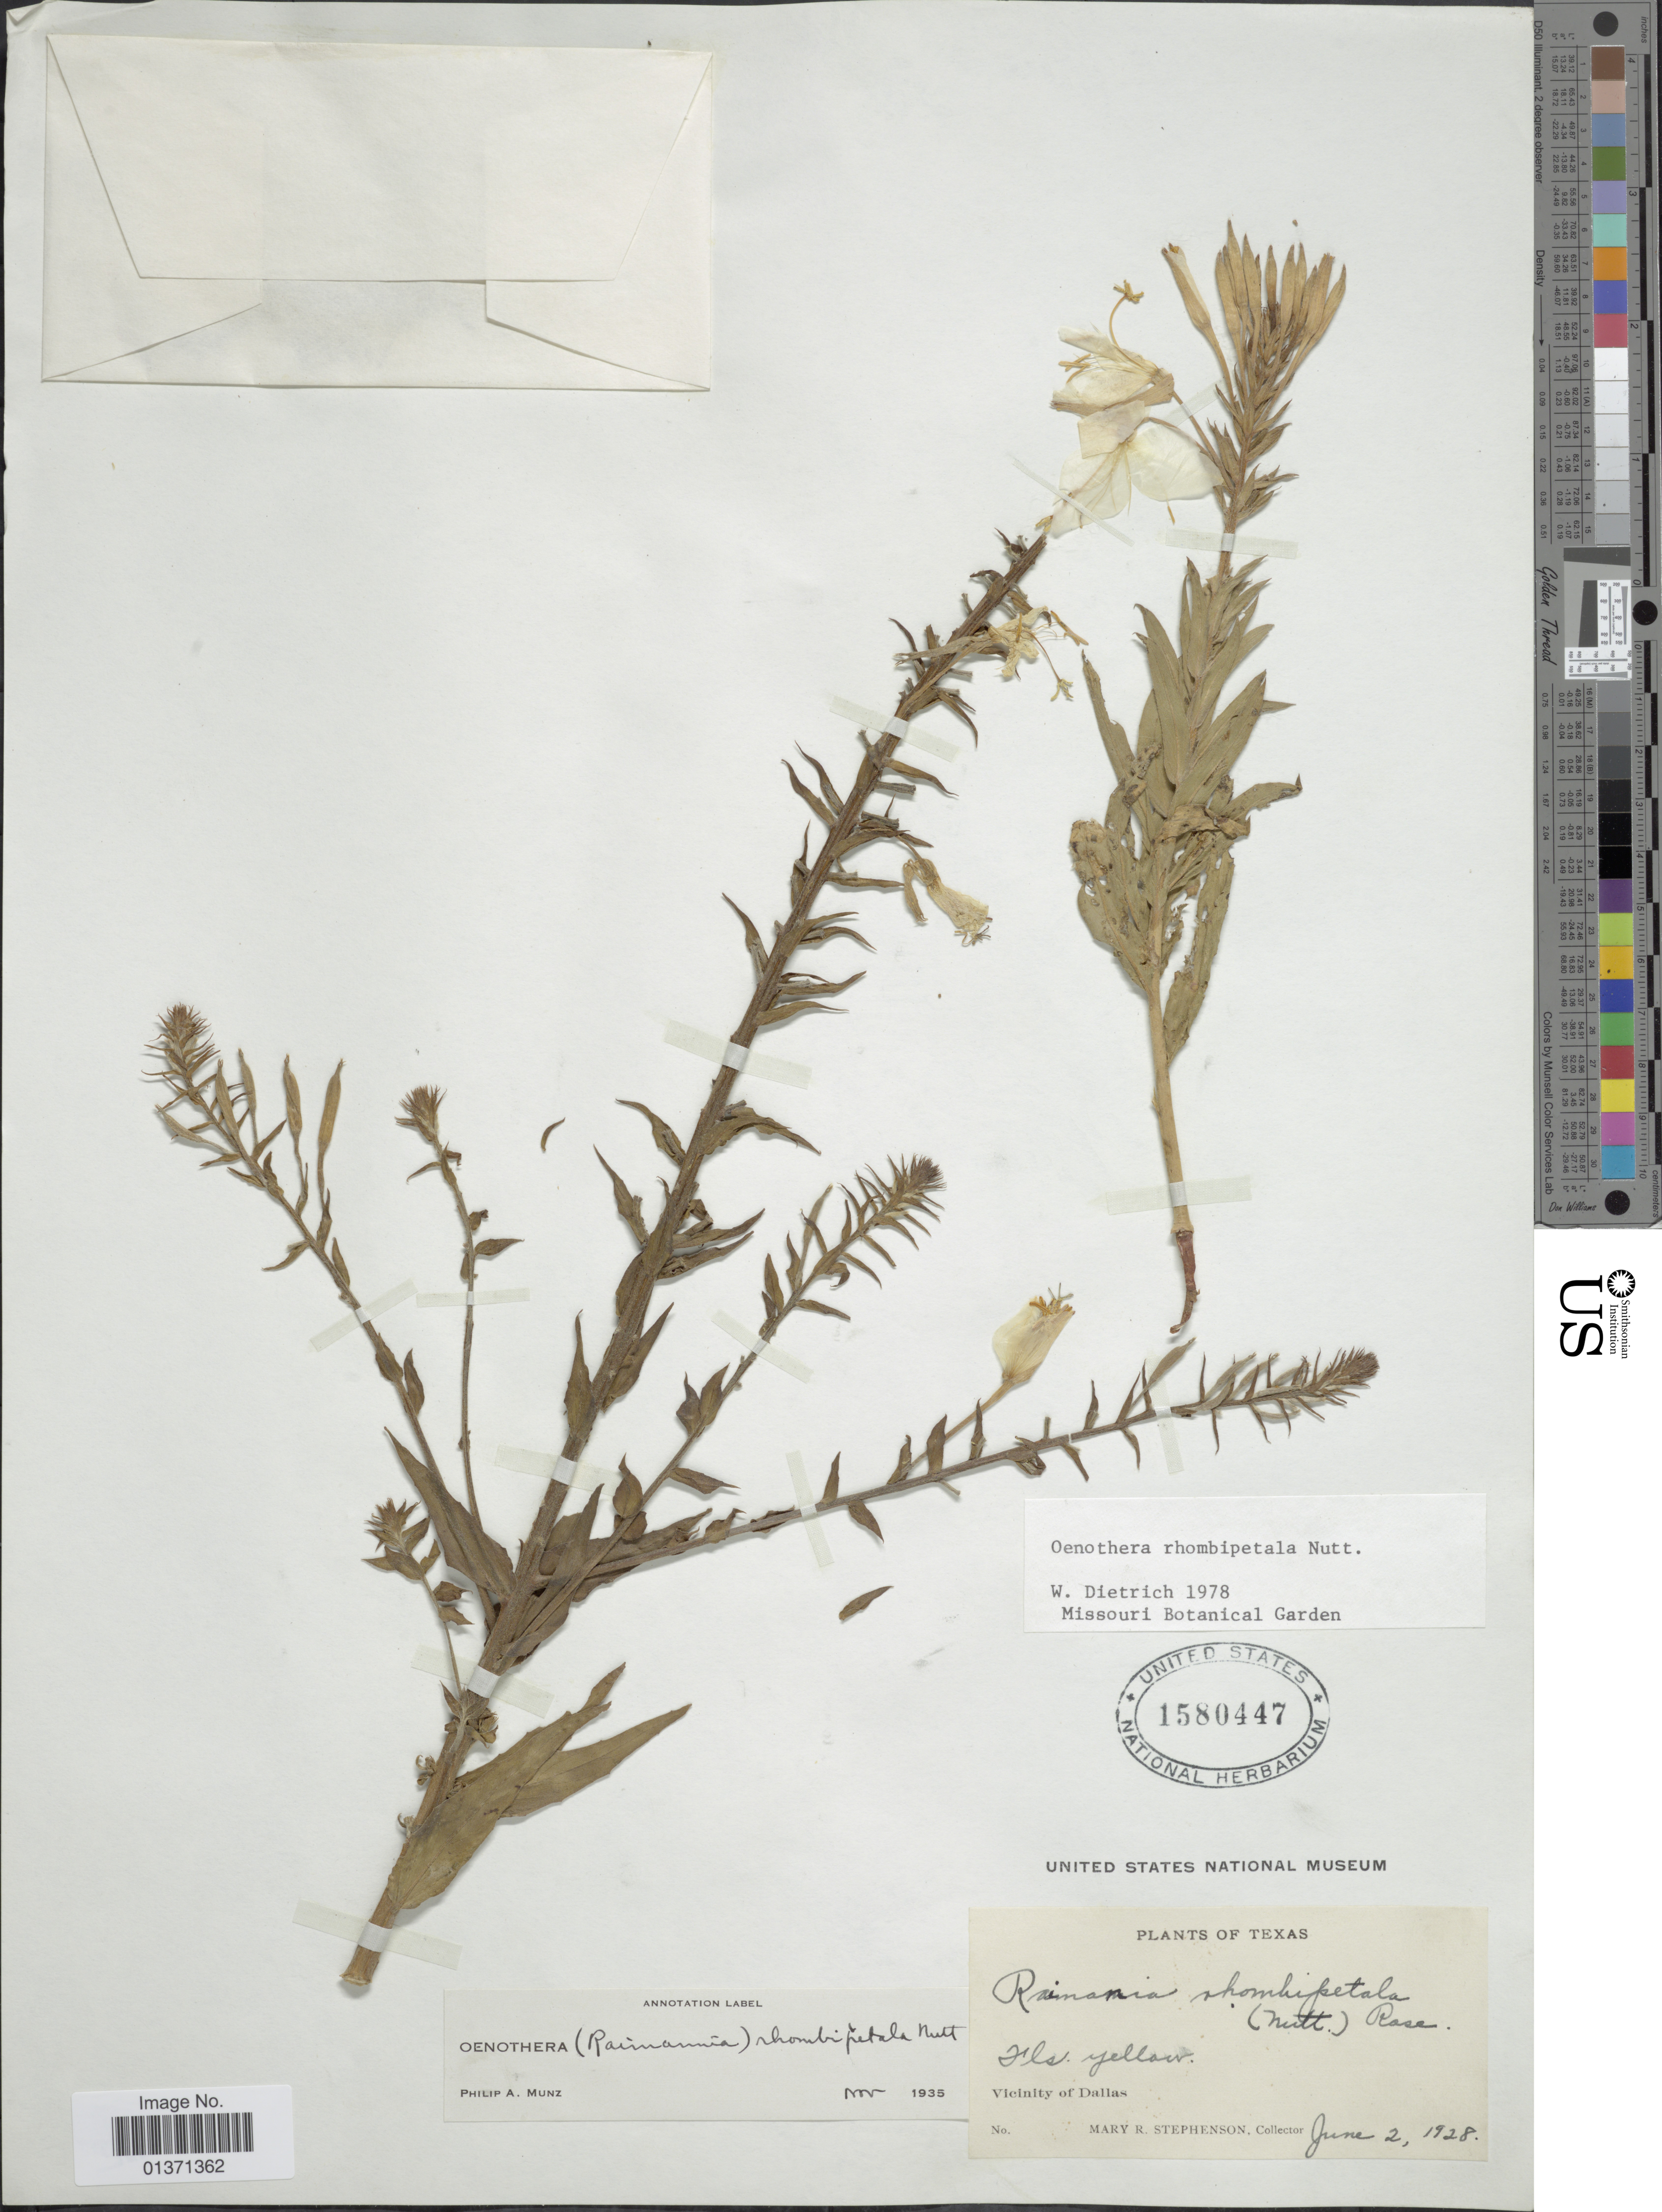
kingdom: Plantae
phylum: Tracheophyta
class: Magnoliopsida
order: Myrtales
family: Onagraceae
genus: Oenothera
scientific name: Oenothera rhombipetala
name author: Nutt. ex Torr & A. Gray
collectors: M. Stephenson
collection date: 1928-06-02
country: United States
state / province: Texas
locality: Vicinity of Dallas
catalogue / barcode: US 1580447